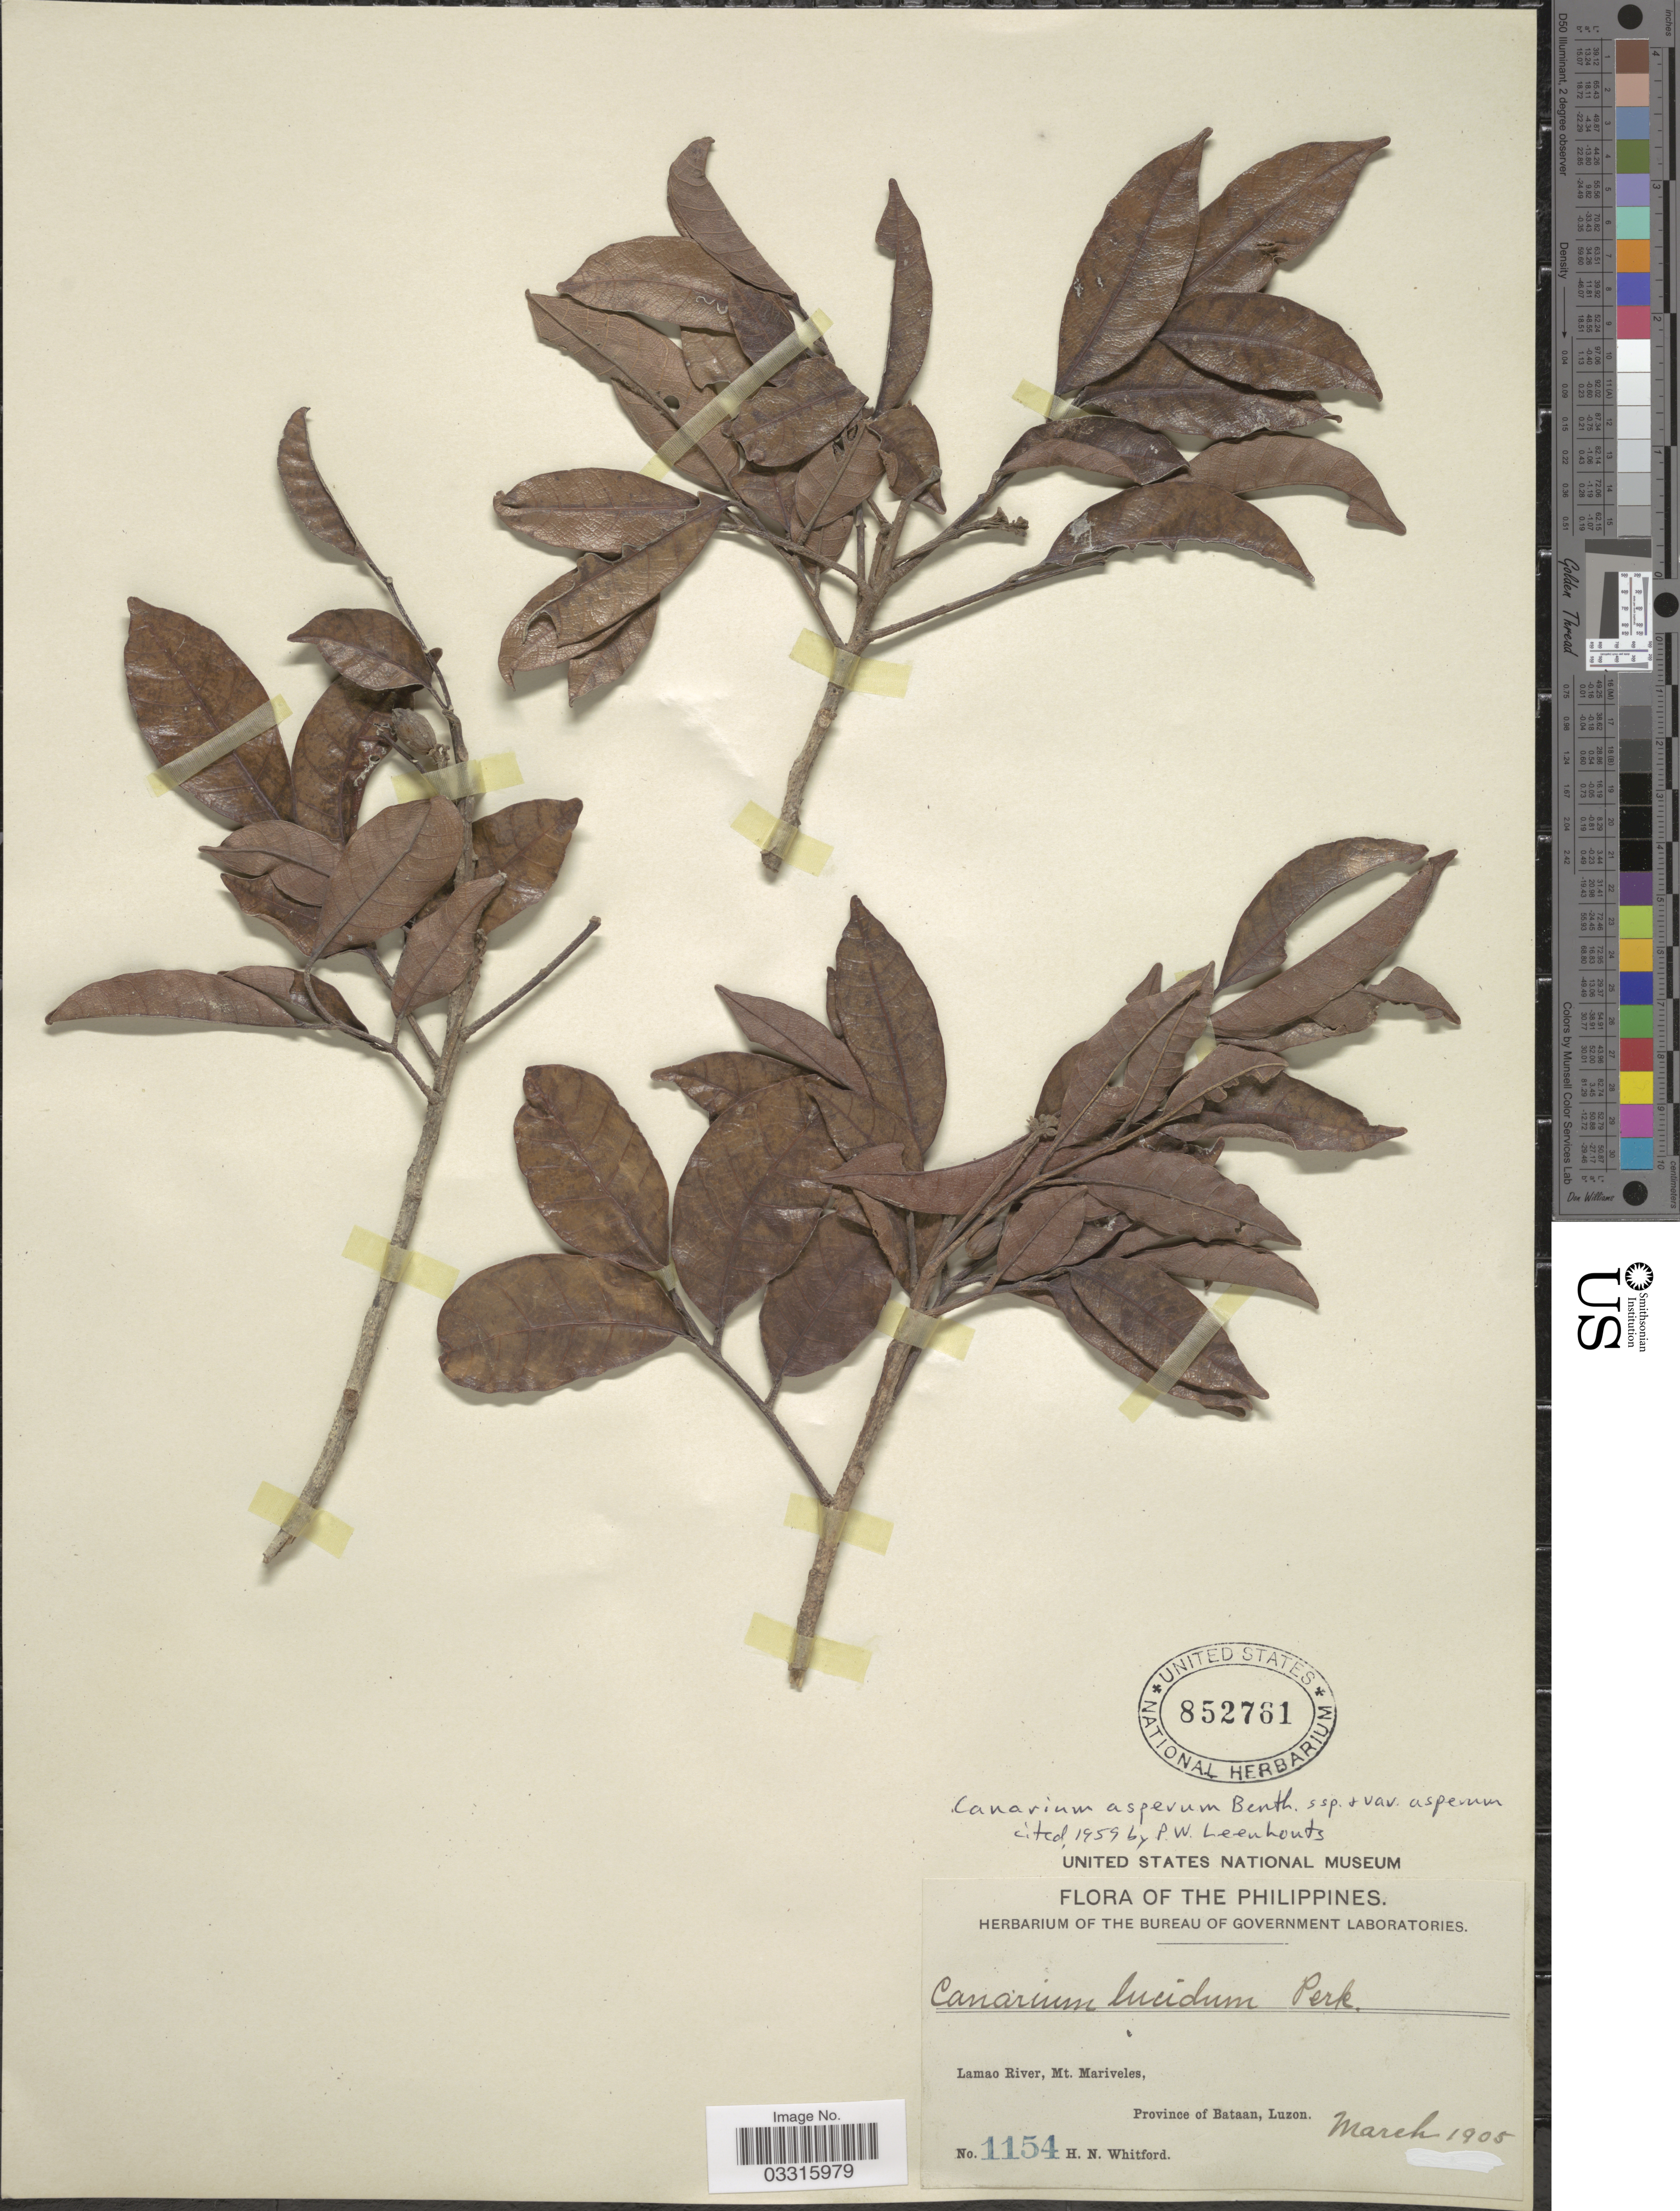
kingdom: Plantae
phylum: Tracheophyta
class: Magnoliopsida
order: Sapindales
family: Burseraceae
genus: Canarium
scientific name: Canarium asperum subsp. asperum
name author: Benth.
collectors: H. N. Whitford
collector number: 1154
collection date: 1905-03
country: Philippines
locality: Lamao River, Mt. Mariveles, Province of Bataan, Luzon.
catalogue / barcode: US 852761